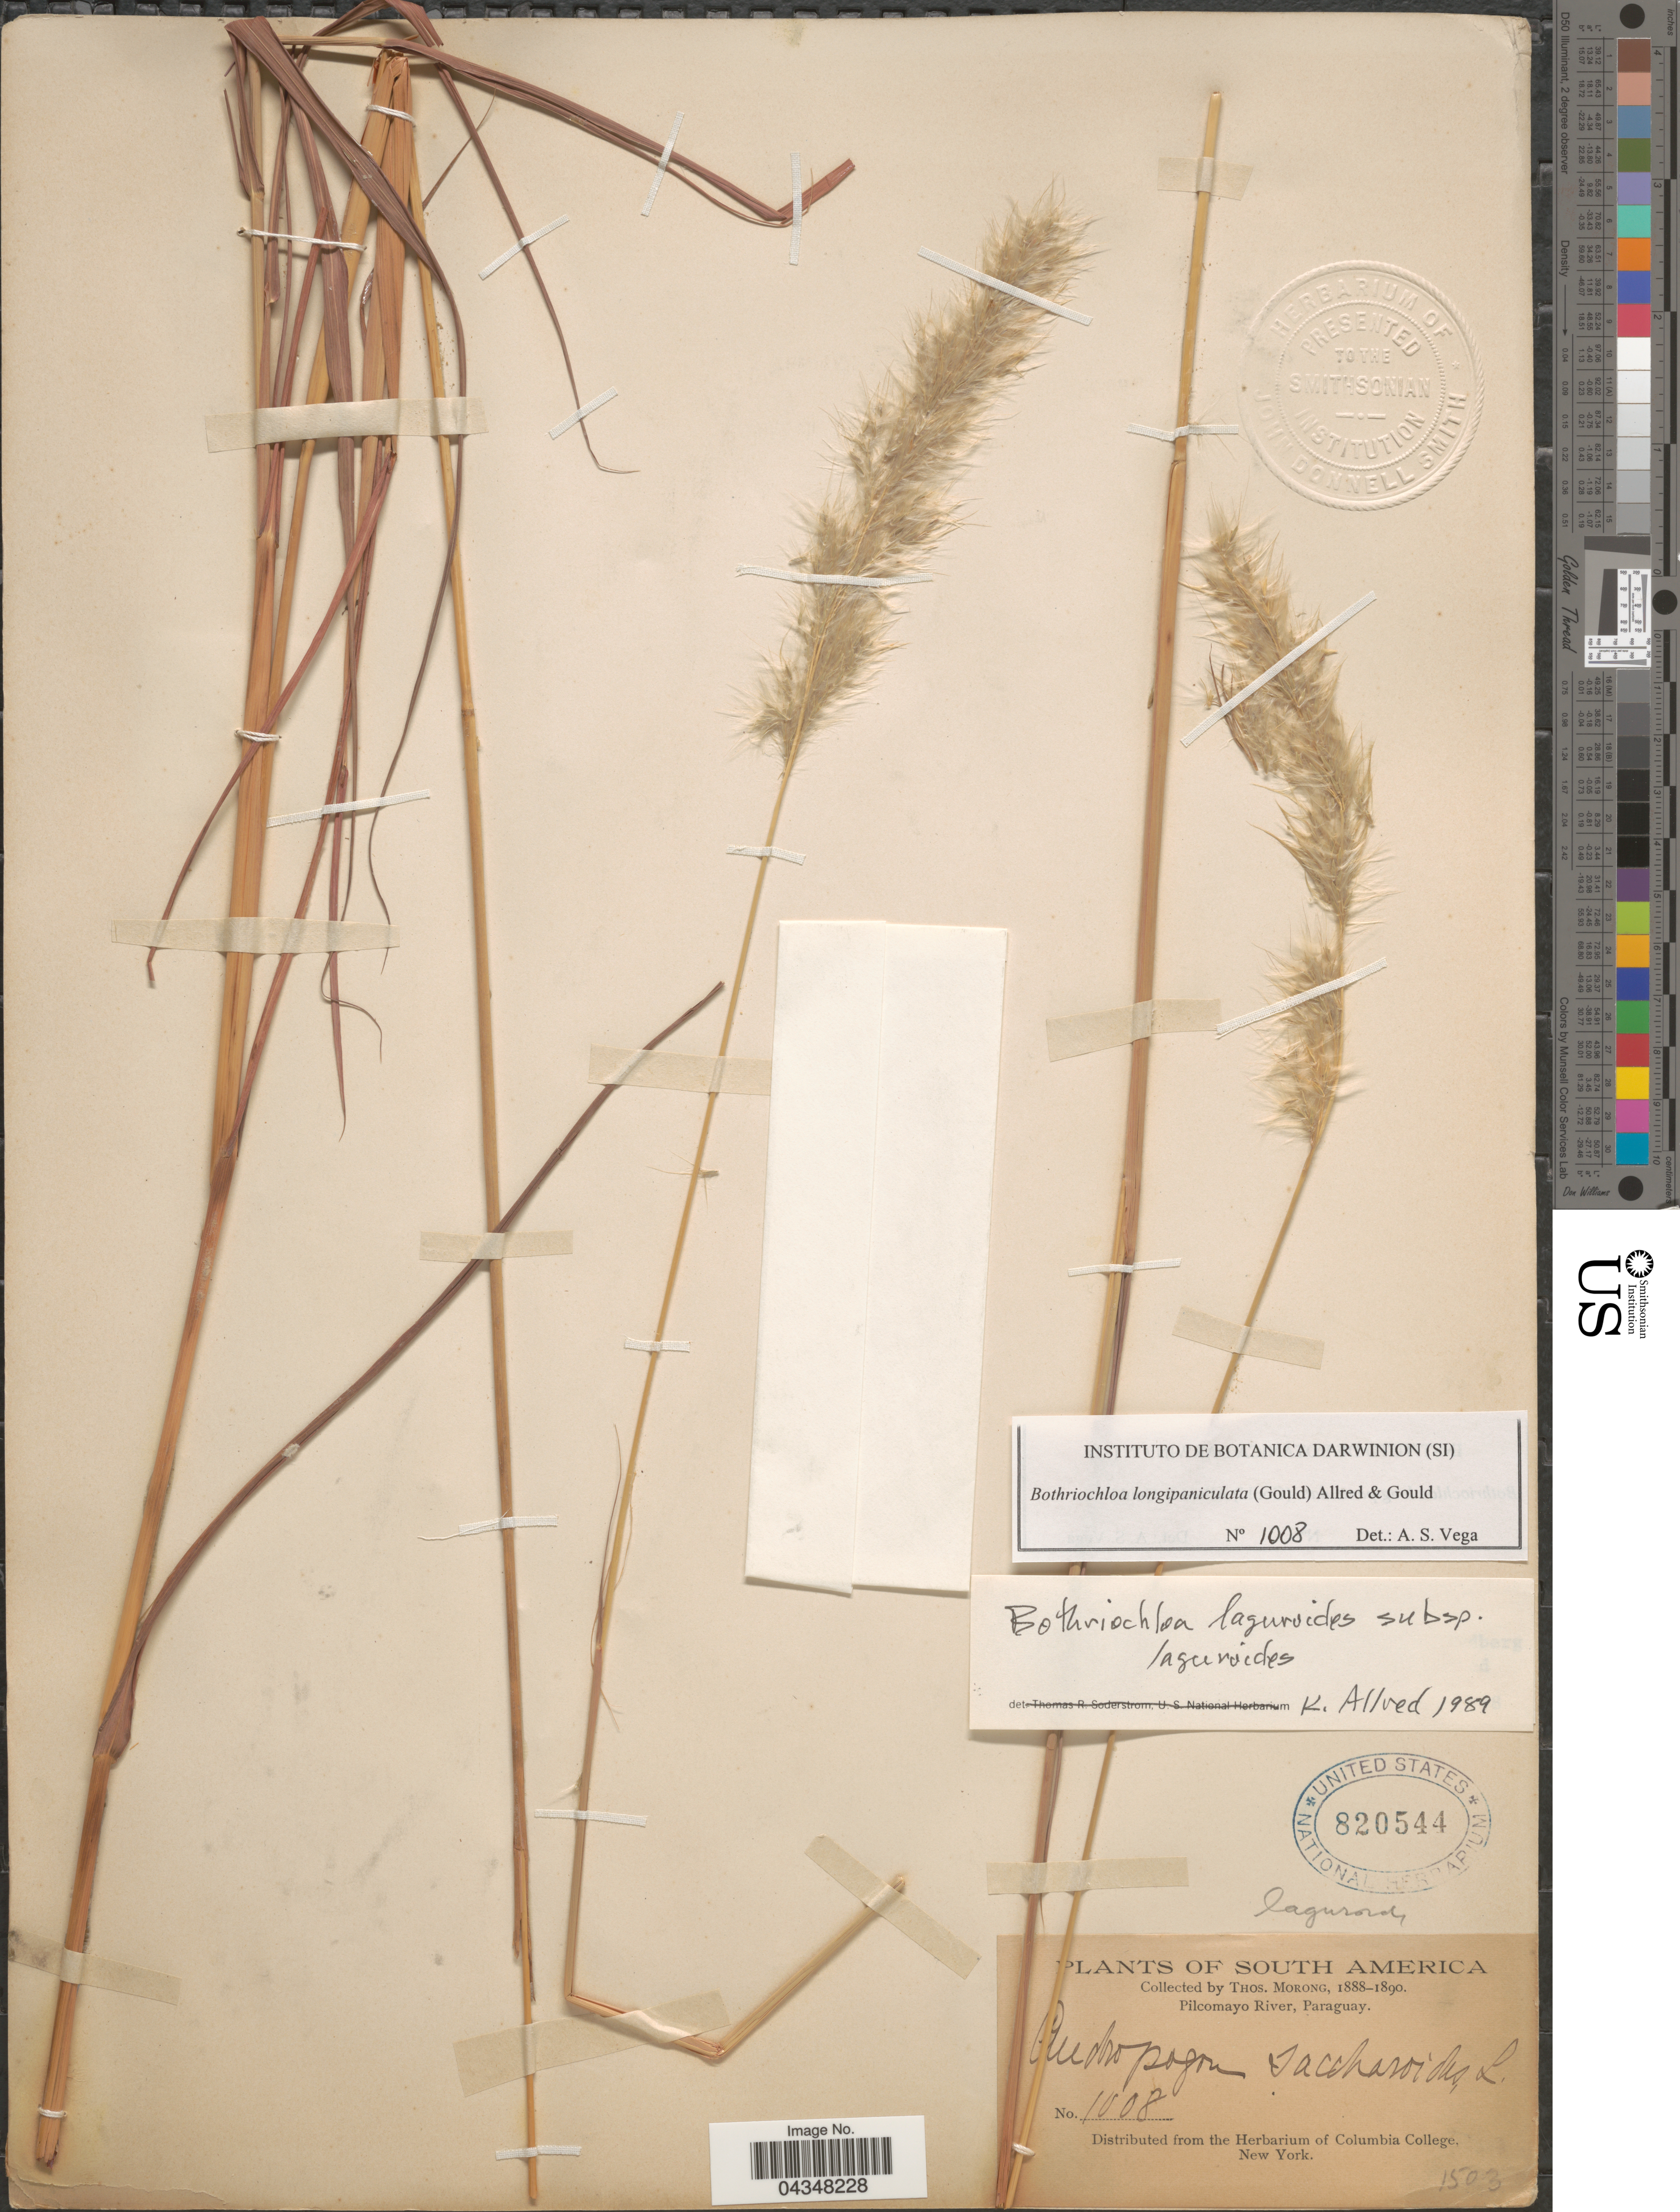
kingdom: Plantae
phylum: Tracheophyta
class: Liliopsida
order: Poales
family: Poaceae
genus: Bothriochloa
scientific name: Bothriochloa longipaniculata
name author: (Gould) Allred & Gould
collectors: ex herb. T. Morong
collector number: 1008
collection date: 1888/1890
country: Paraguay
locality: Pilcomayo River.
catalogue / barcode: US 820544